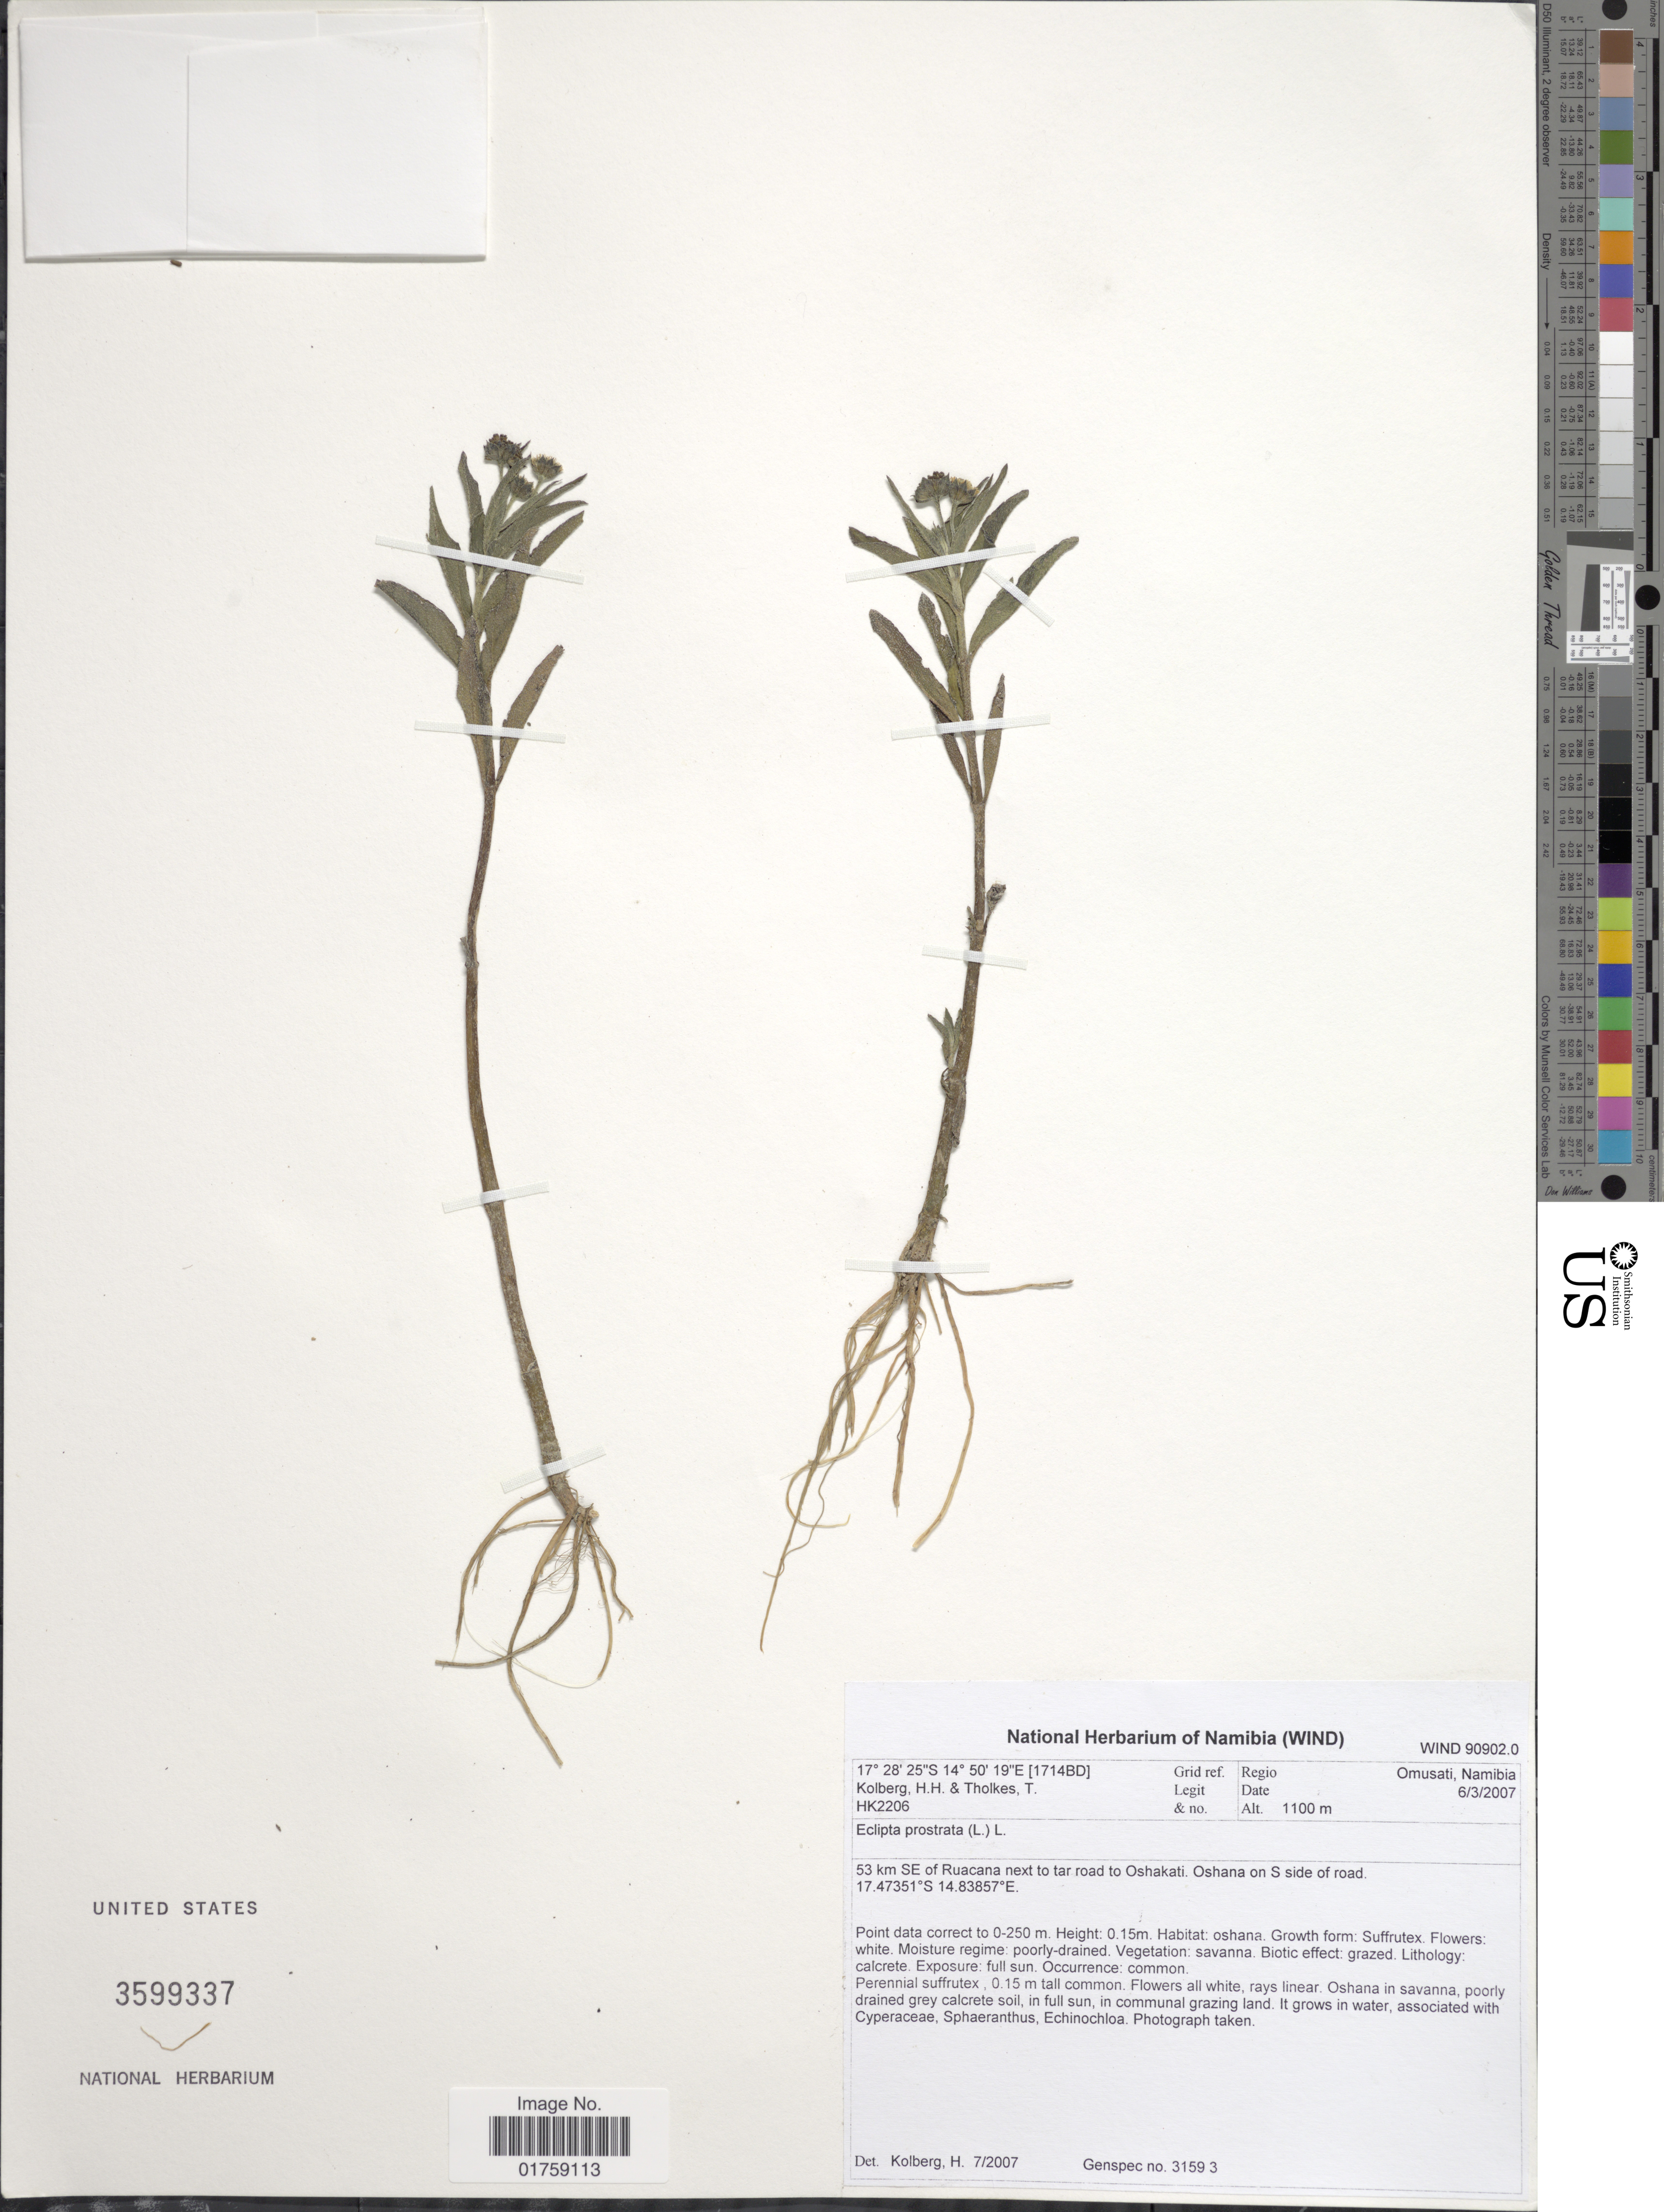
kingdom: Plantae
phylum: Tracheophyta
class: Magnoliopsida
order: Asterales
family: Asteraceae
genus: Eclipta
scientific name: Eclipta prostrata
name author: (L.) L.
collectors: H. H. Kolberg & T. Tholkes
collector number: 2206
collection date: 2007-03-06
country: Namibia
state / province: Omusati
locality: Regio Omusati, Namibie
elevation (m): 1100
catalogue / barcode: US 3599337